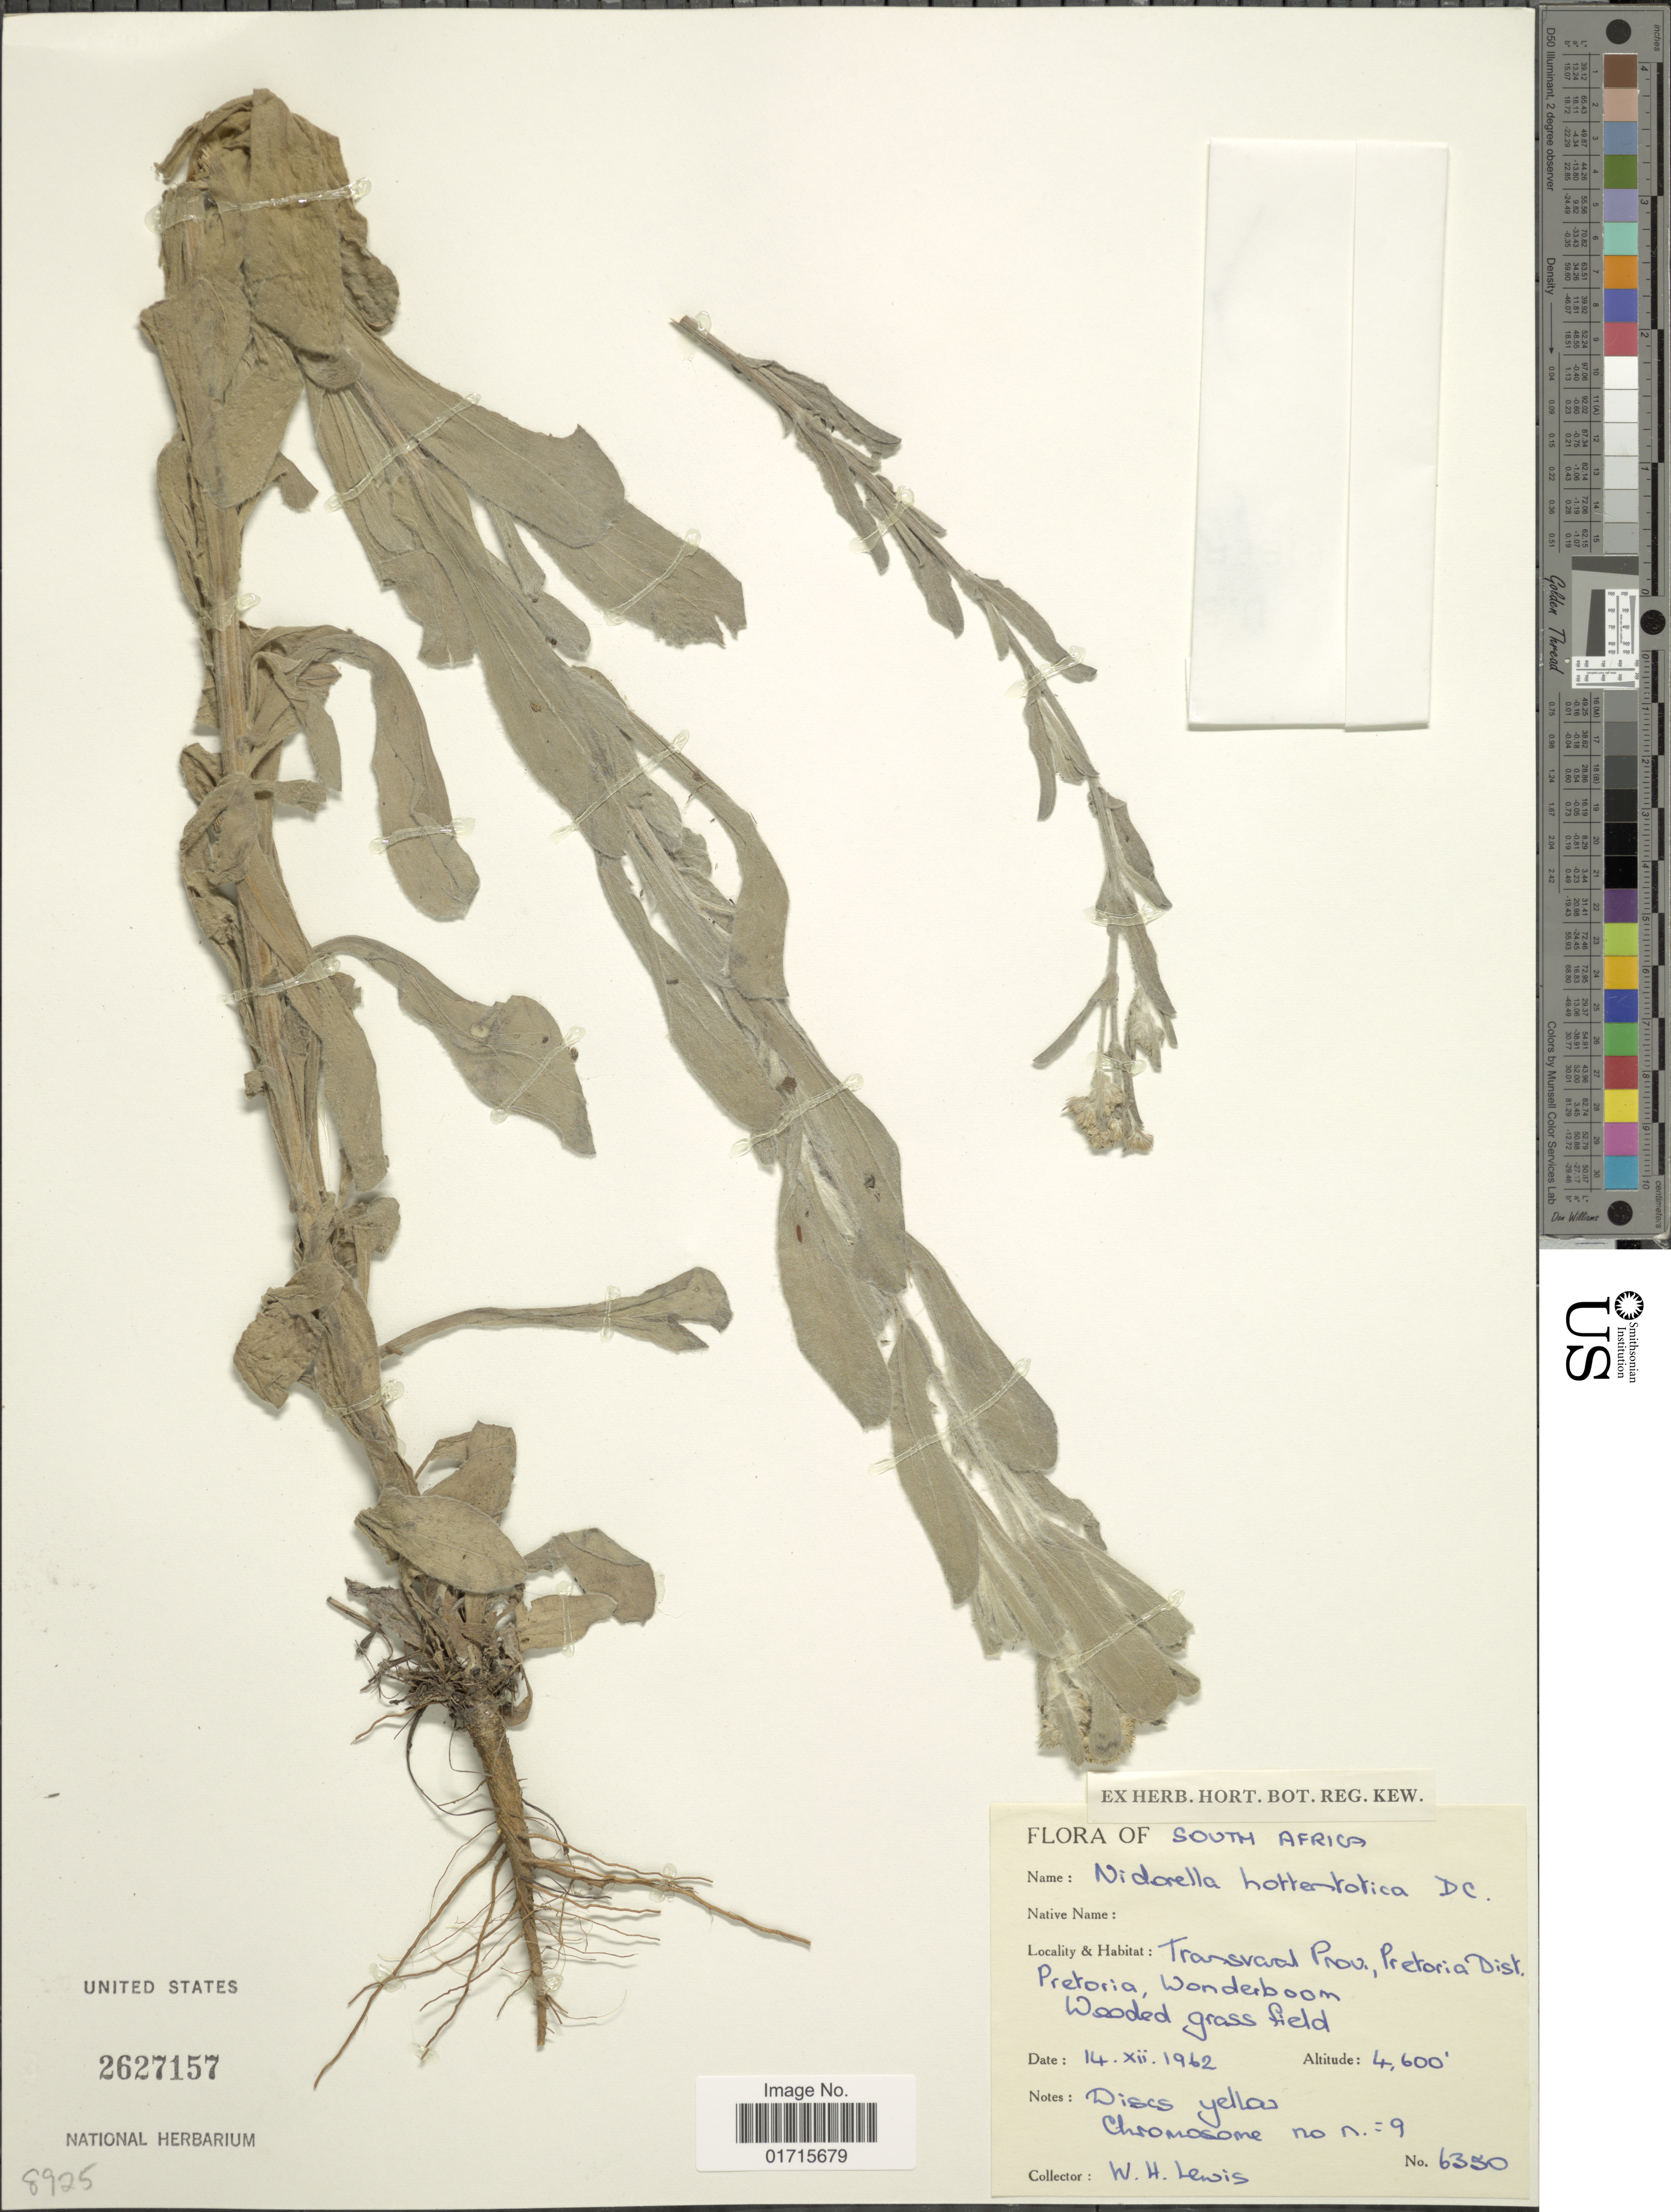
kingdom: Plantae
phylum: Tracheophyta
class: Magnoliopsida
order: Asterales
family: Asteraceae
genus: Nidorella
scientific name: Nidorella hottentotica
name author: DC.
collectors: W. H. Lewis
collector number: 6350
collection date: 1962-12-14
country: South Africa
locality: South Africa. Transvaal Prov., Pretoria Dist. Pretoria, Wonderboom.Wooded grass field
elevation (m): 1402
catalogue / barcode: US 2627157